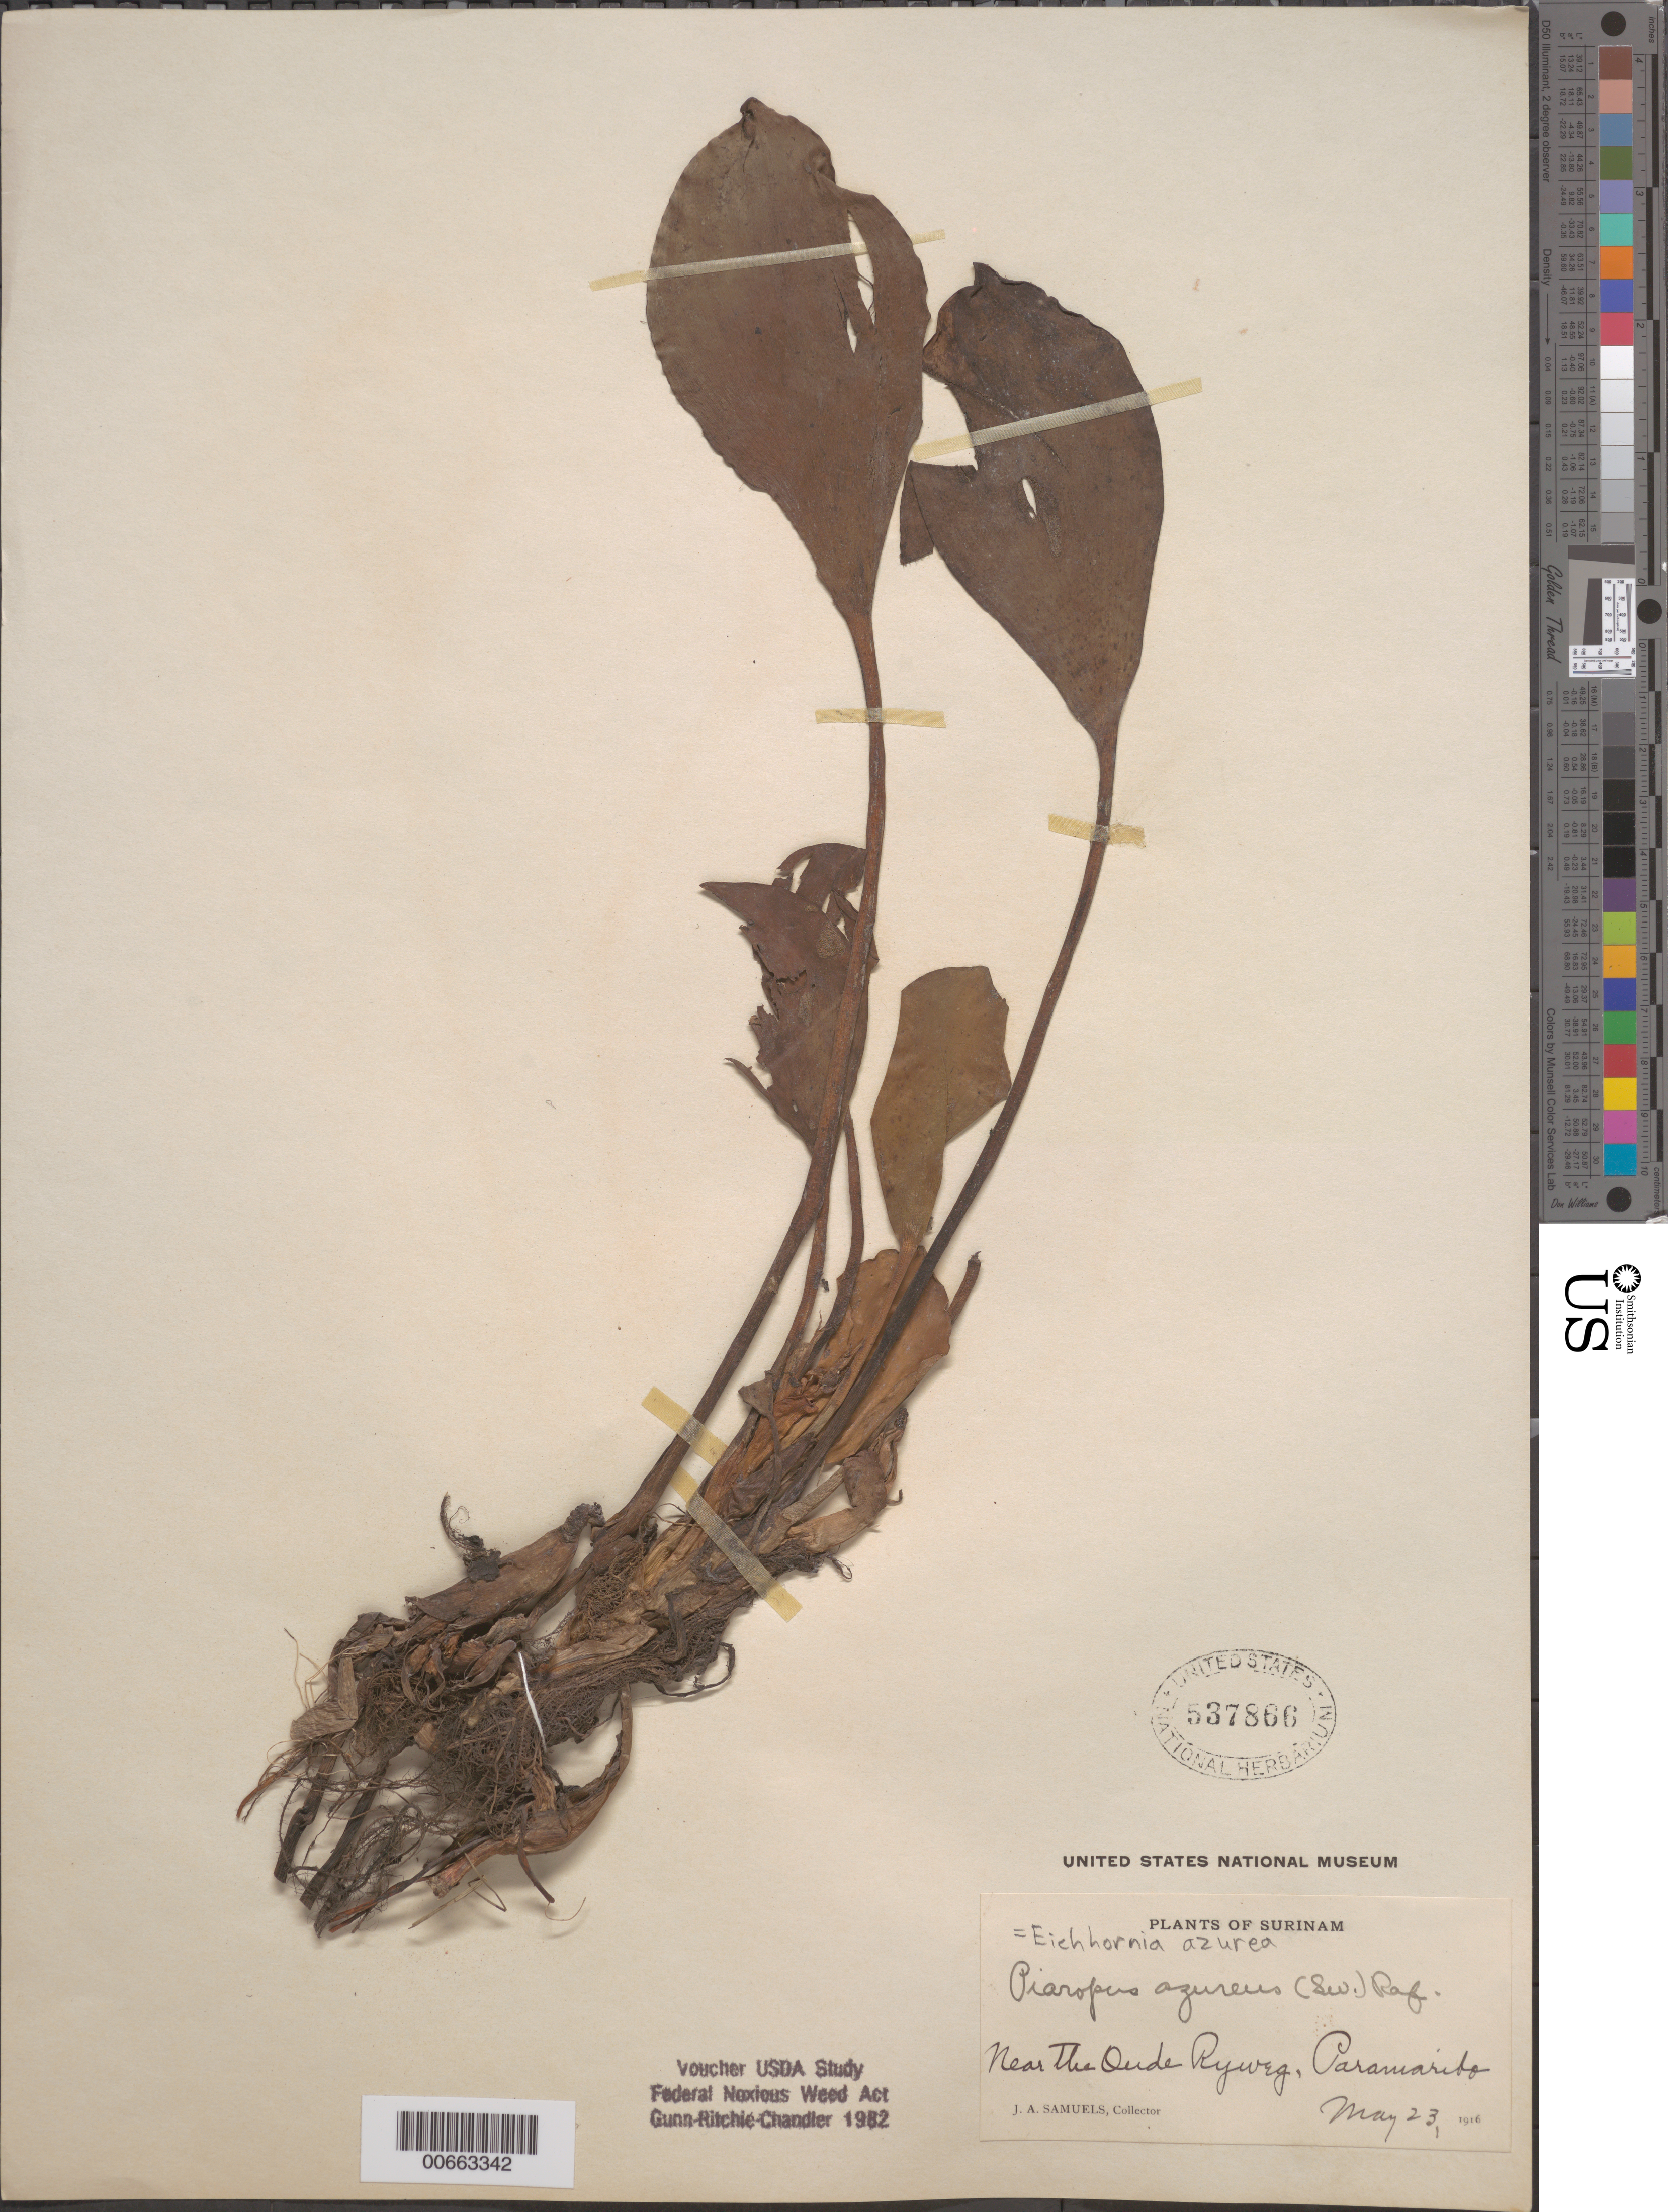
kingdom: Plantae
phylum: Tracheophyta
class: Liliopsida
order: Commelinales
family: Pontederiaceae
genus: Eichhornia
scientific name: Eichhornia azurea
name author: (Sw.) Kunth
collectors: J. A. Samuels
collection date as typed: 23-May-16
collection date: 1916-05-23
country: Suriname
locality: Paramaribo, near Oude Ryweg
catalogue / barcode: US 537866